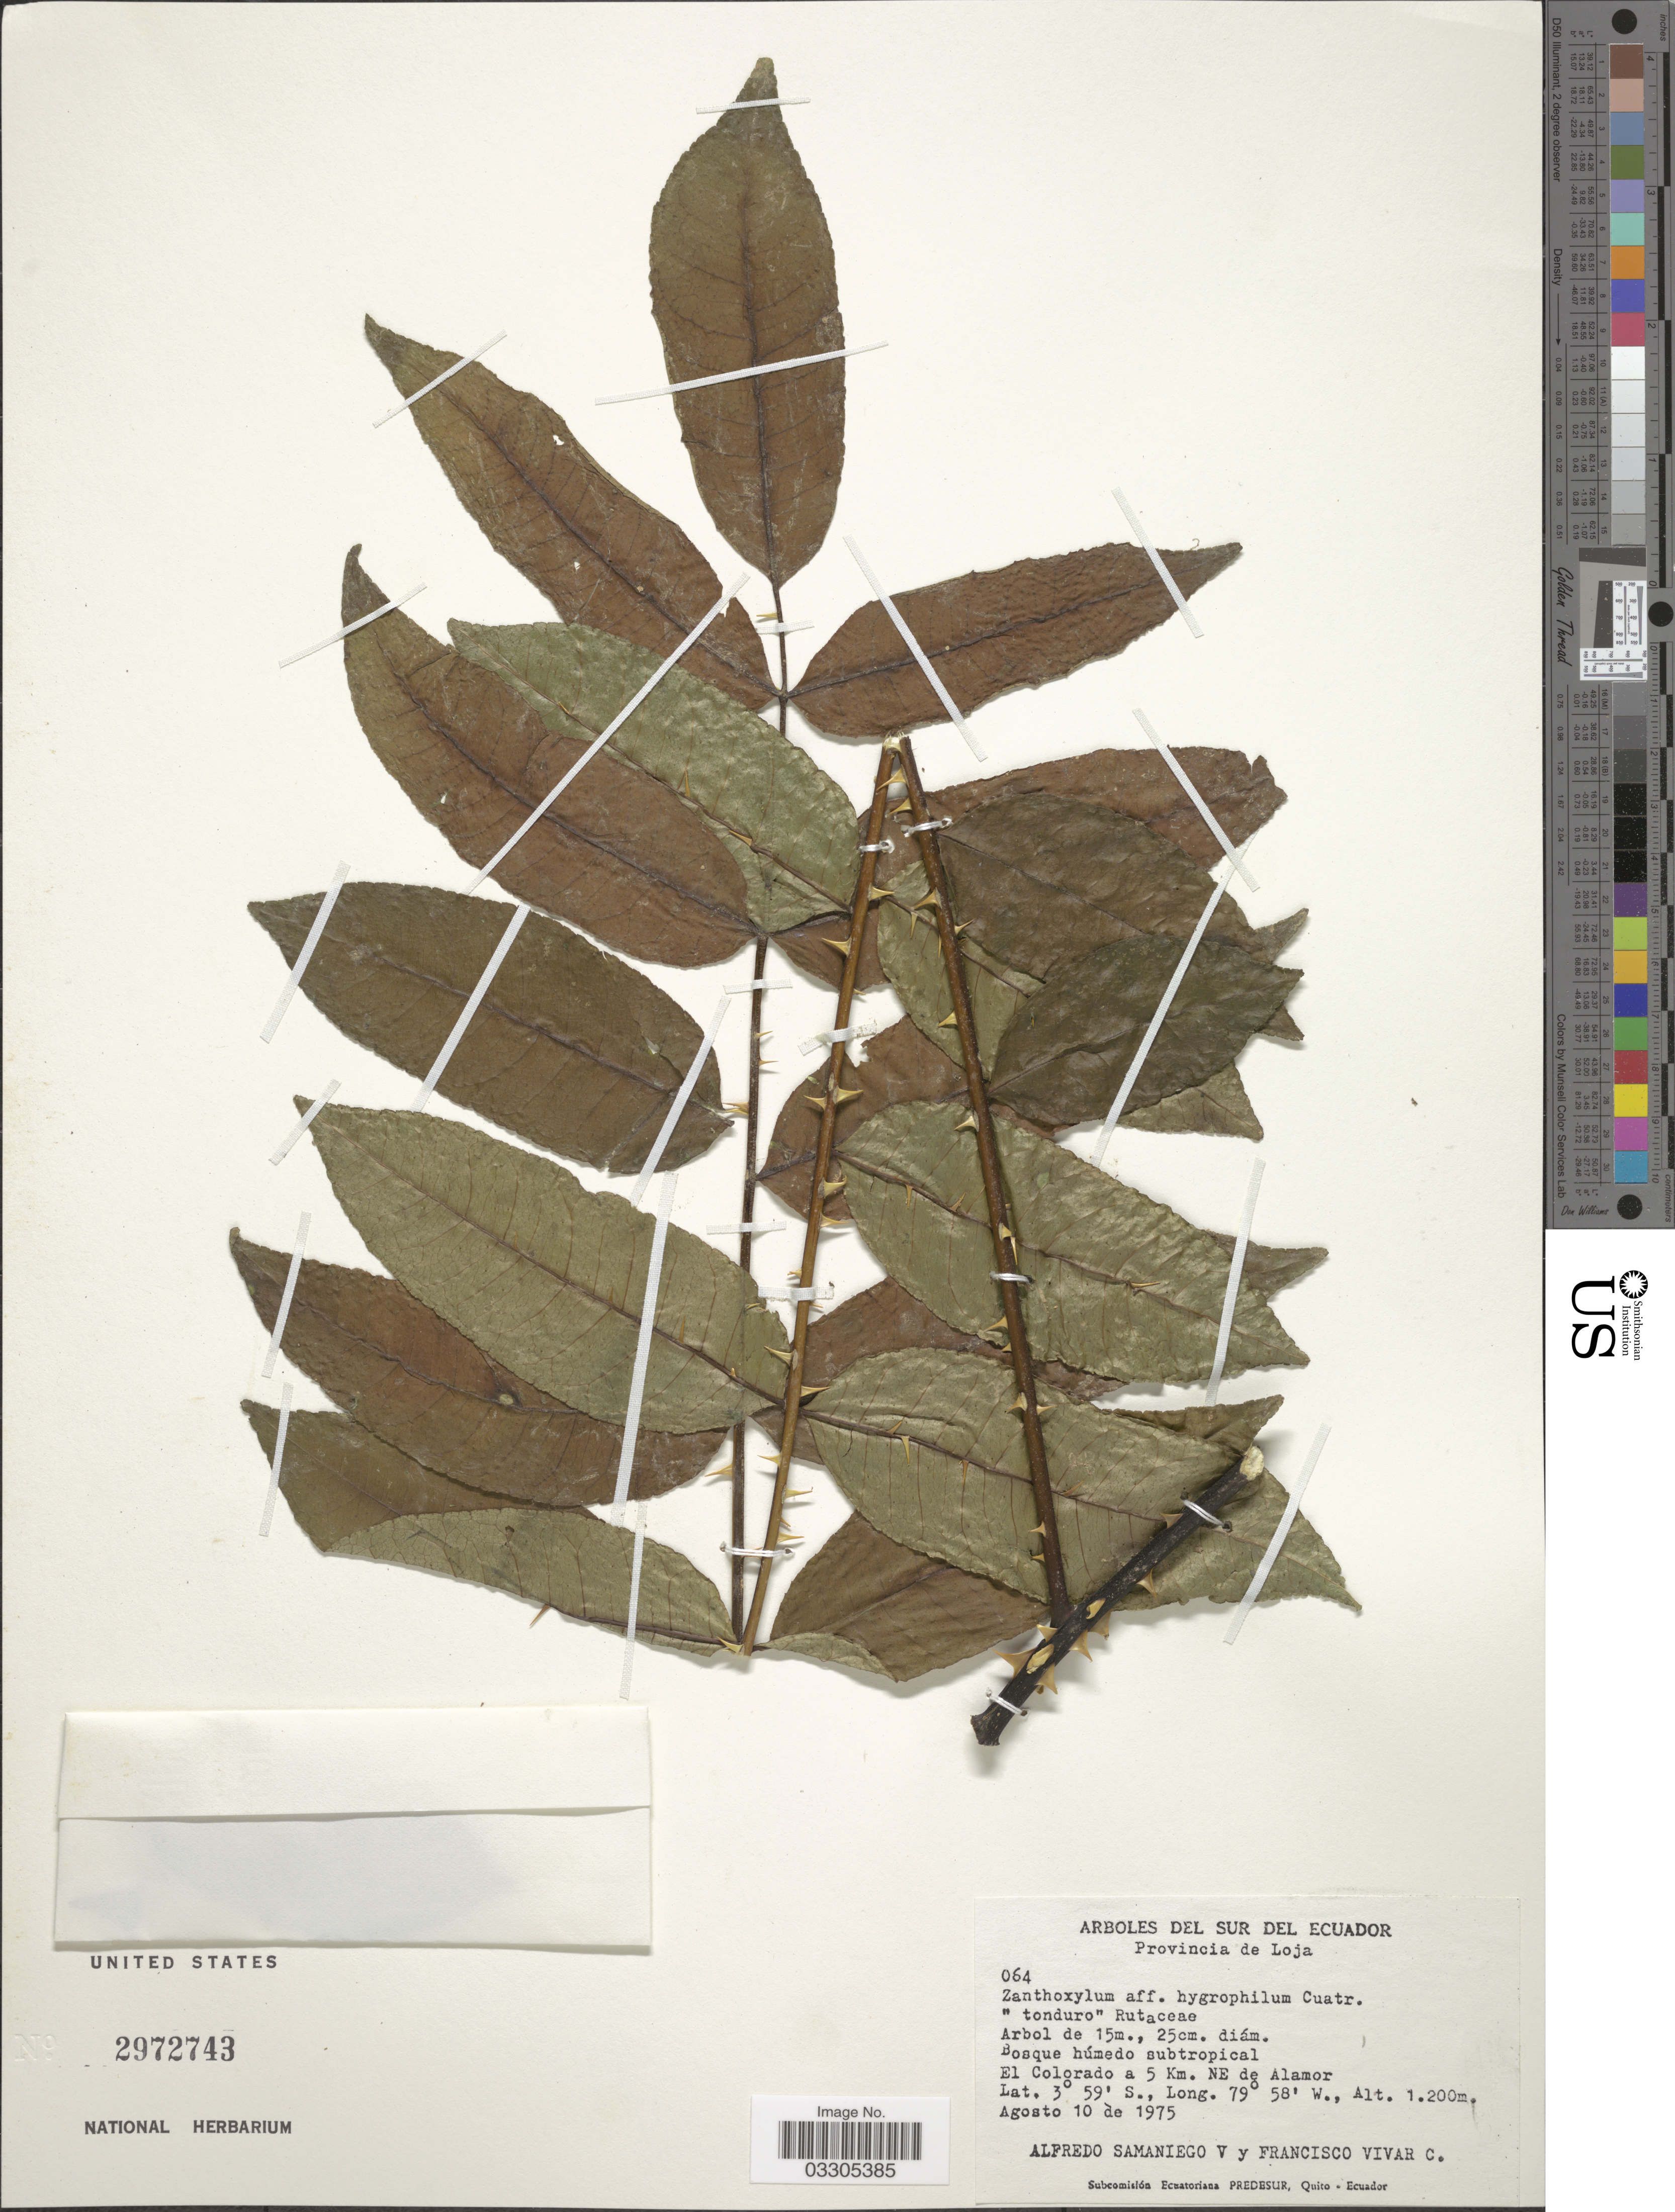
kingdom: Plantae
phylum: Tracheophyta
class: Magnoliopsida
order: Sapindales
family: Rutaceae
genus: Zanthoxylum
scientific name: Zanthoxylum hygrophilum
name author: (Cuatrec.) P.G. Waterman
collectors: A. Samaniego & F. A. Vivar C.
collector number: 064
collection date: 1975-08-10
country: Ecuador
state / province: Loja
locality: Sur del Ecuador. El Colorado a 5 Km. NE de Alamor.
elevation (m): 1200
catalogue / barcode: US 2972743